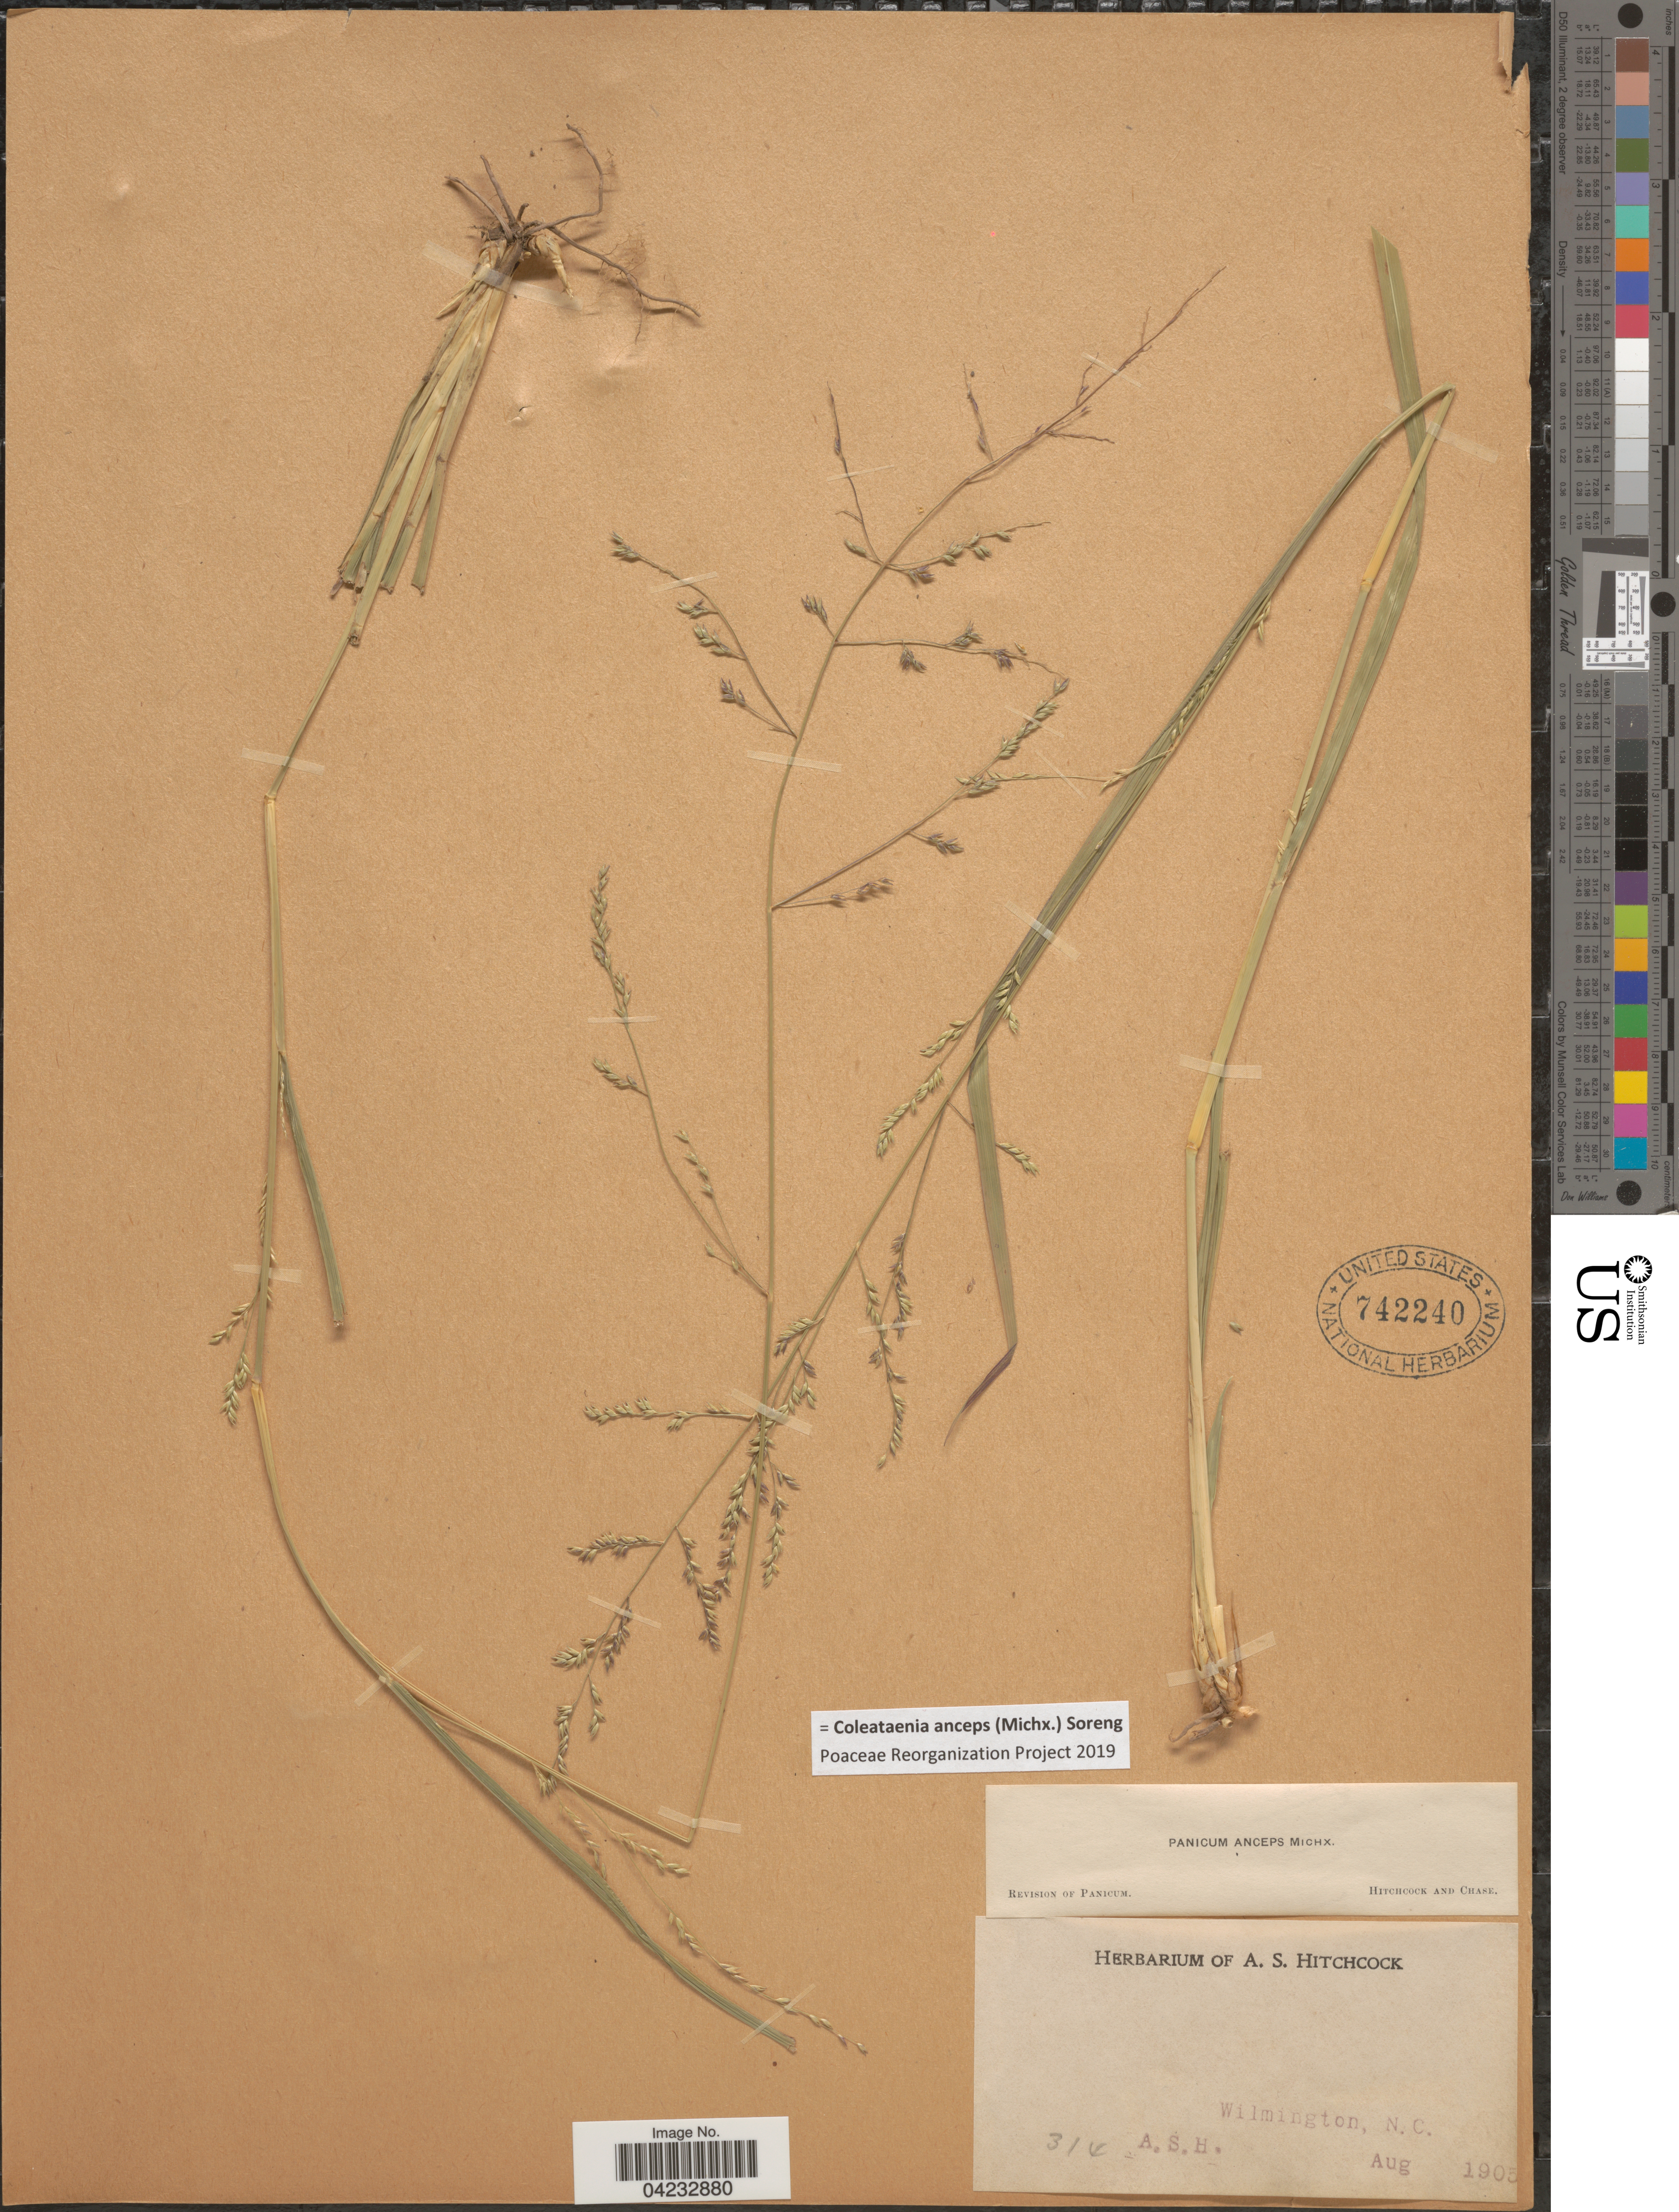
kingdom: Plantae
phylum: Tracheophyta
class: Liliopsida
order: Poales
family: Poaceae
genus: Coleataenia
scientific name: Coleataenia anceps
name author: (Michx.) Soreng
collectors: A. S. Hitchcock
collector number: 314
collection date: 1905-08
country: United States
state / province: North Carolina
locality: Wilmington.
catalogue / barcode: US 742240